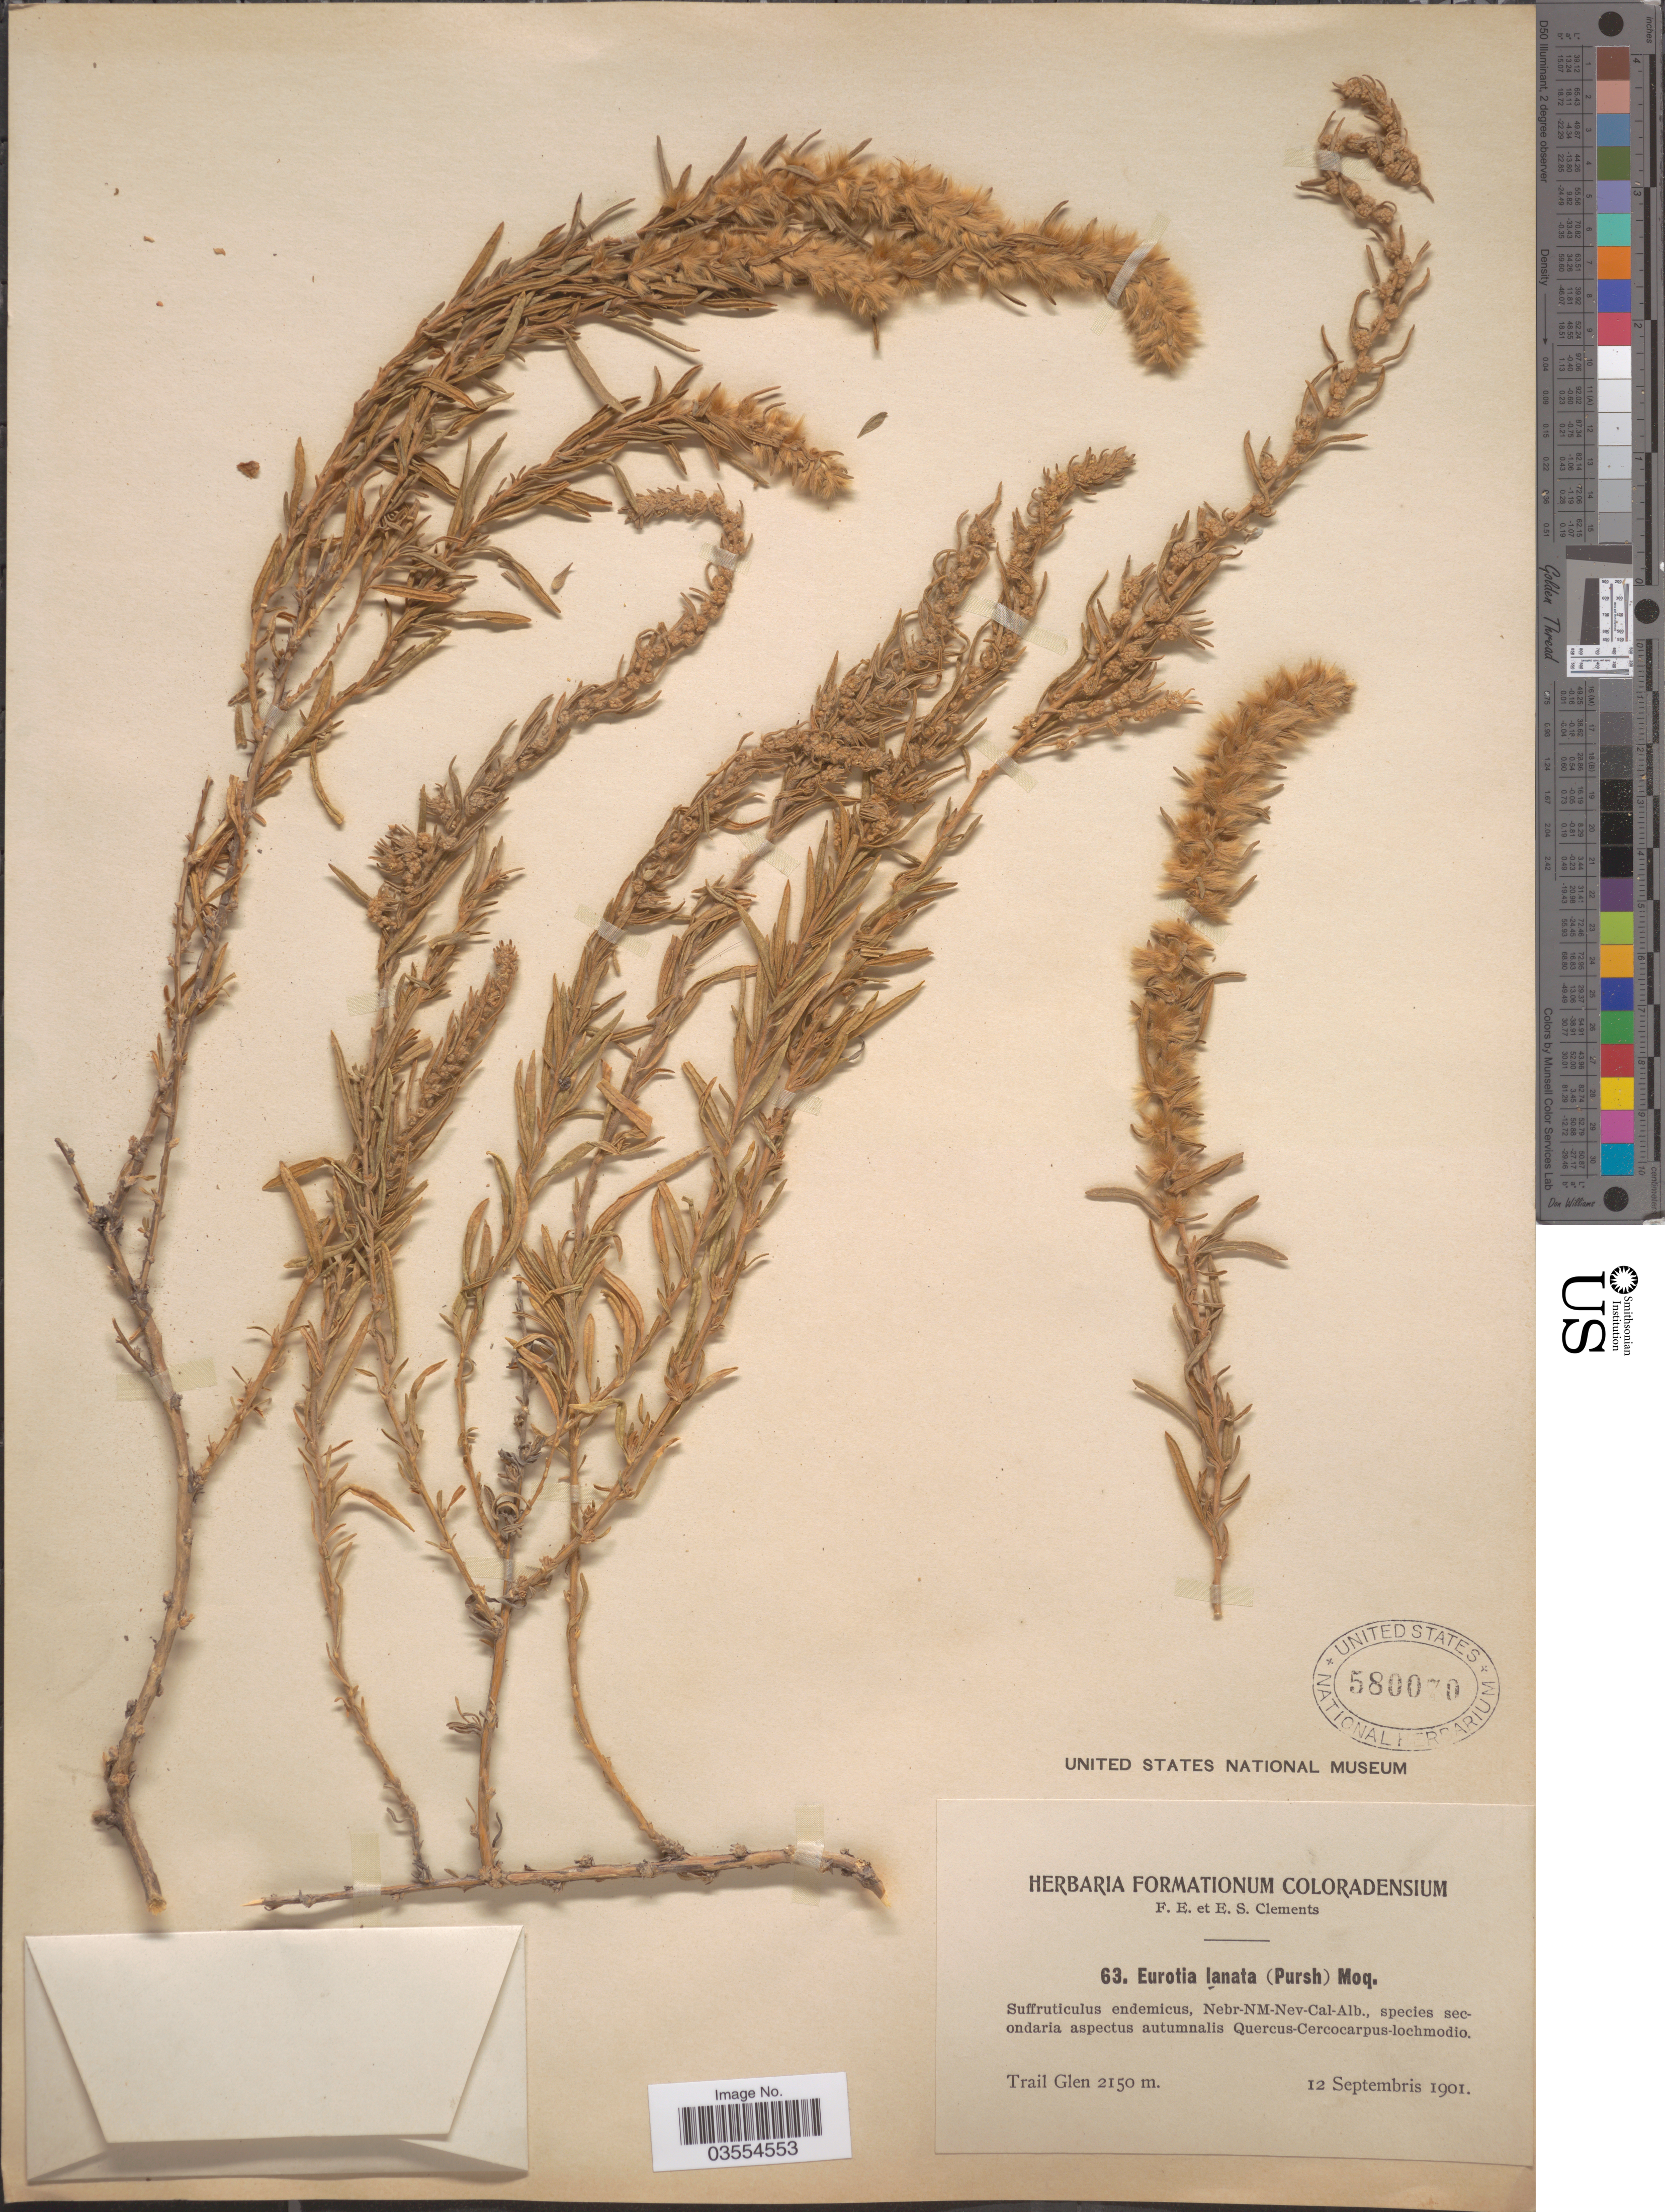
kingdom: Plantae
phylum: Tracheophyta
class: Magnoliopsida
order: Caryophyllales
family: Amaranthaceae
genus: Krascheninnikovia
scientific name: Krascheninnikovia lanata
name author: (Pursh) A. Meeuse & A.Smit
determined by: U.S. National Herbarium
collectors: F. E. Clements & E. S. Clements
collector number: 63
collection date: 1901-09-12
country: United States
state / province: Colorado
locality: Trail Glen.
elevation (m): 2150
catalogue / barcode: US 580070